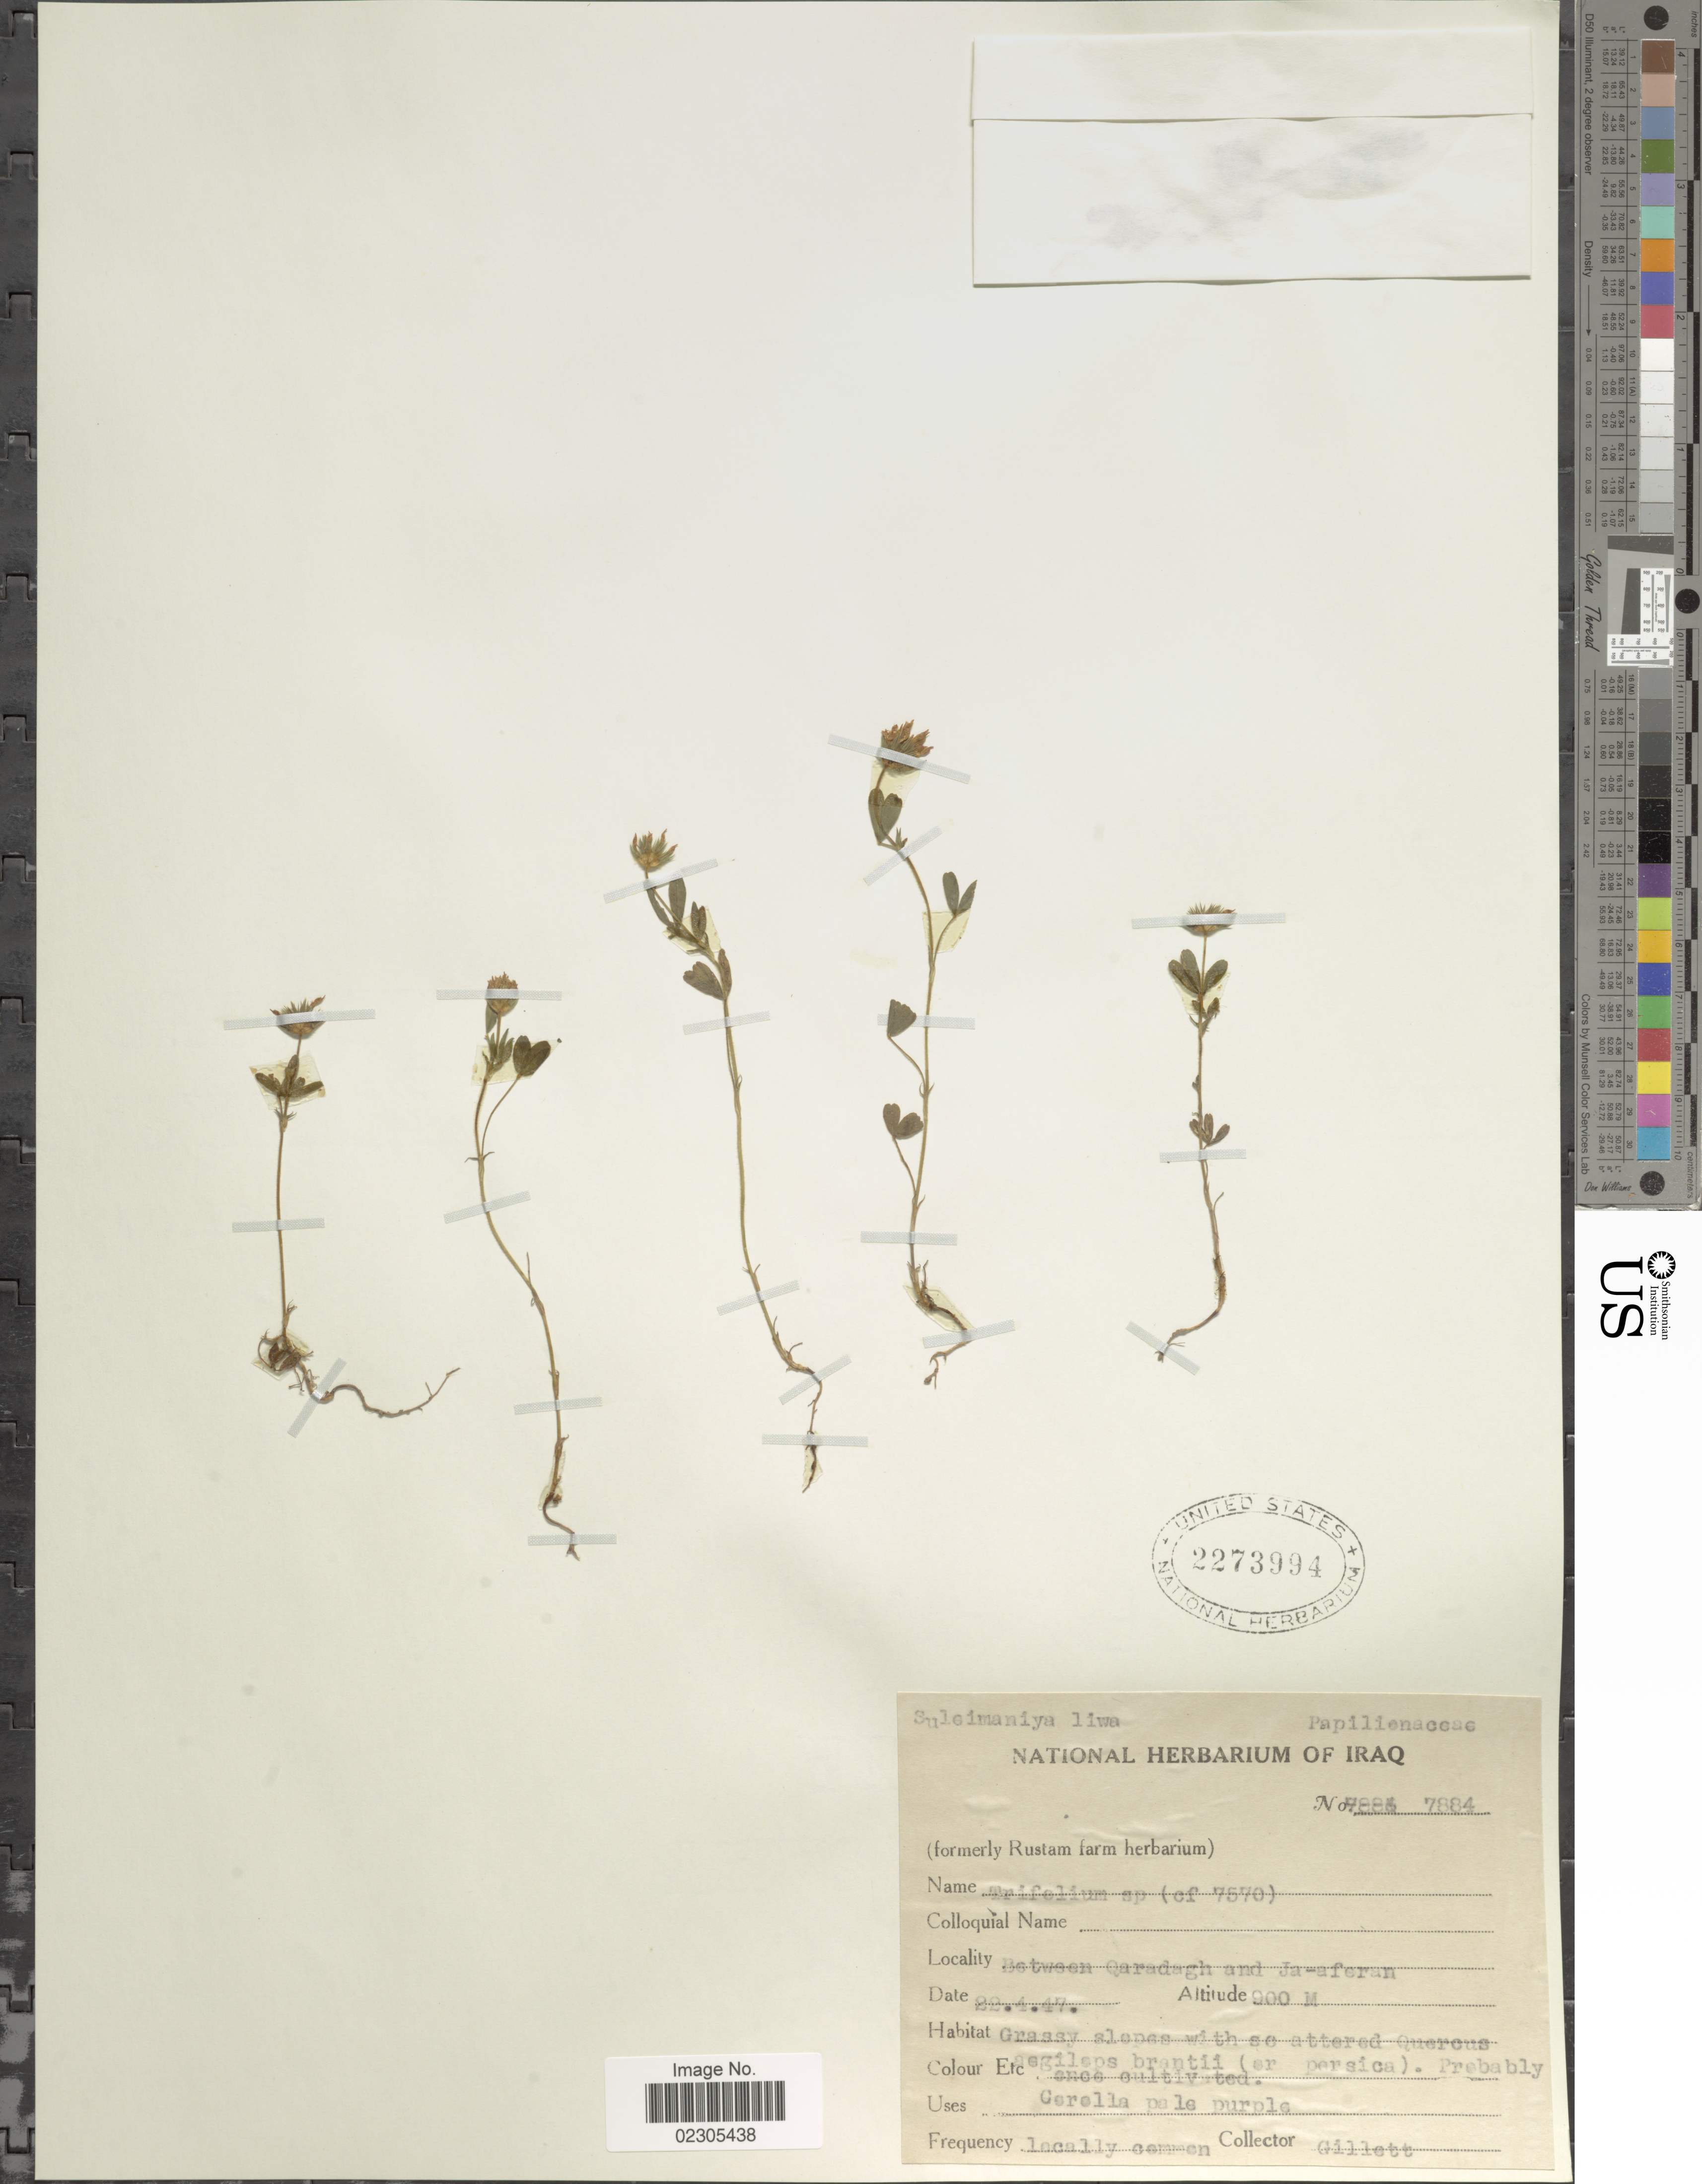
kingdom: Plantae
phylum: Tracheophyta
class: Magnoliopsida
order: Fabales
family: Fabaceae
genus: Trifolium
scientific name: Trifolium sp.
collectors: Gillett, --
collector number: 7884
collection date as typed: Transcribed d/m/y: 22/4/47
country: Iran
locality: Between Qaradagh to Ja-aferan [interpreted]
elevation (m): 900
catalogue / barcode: US 2273994